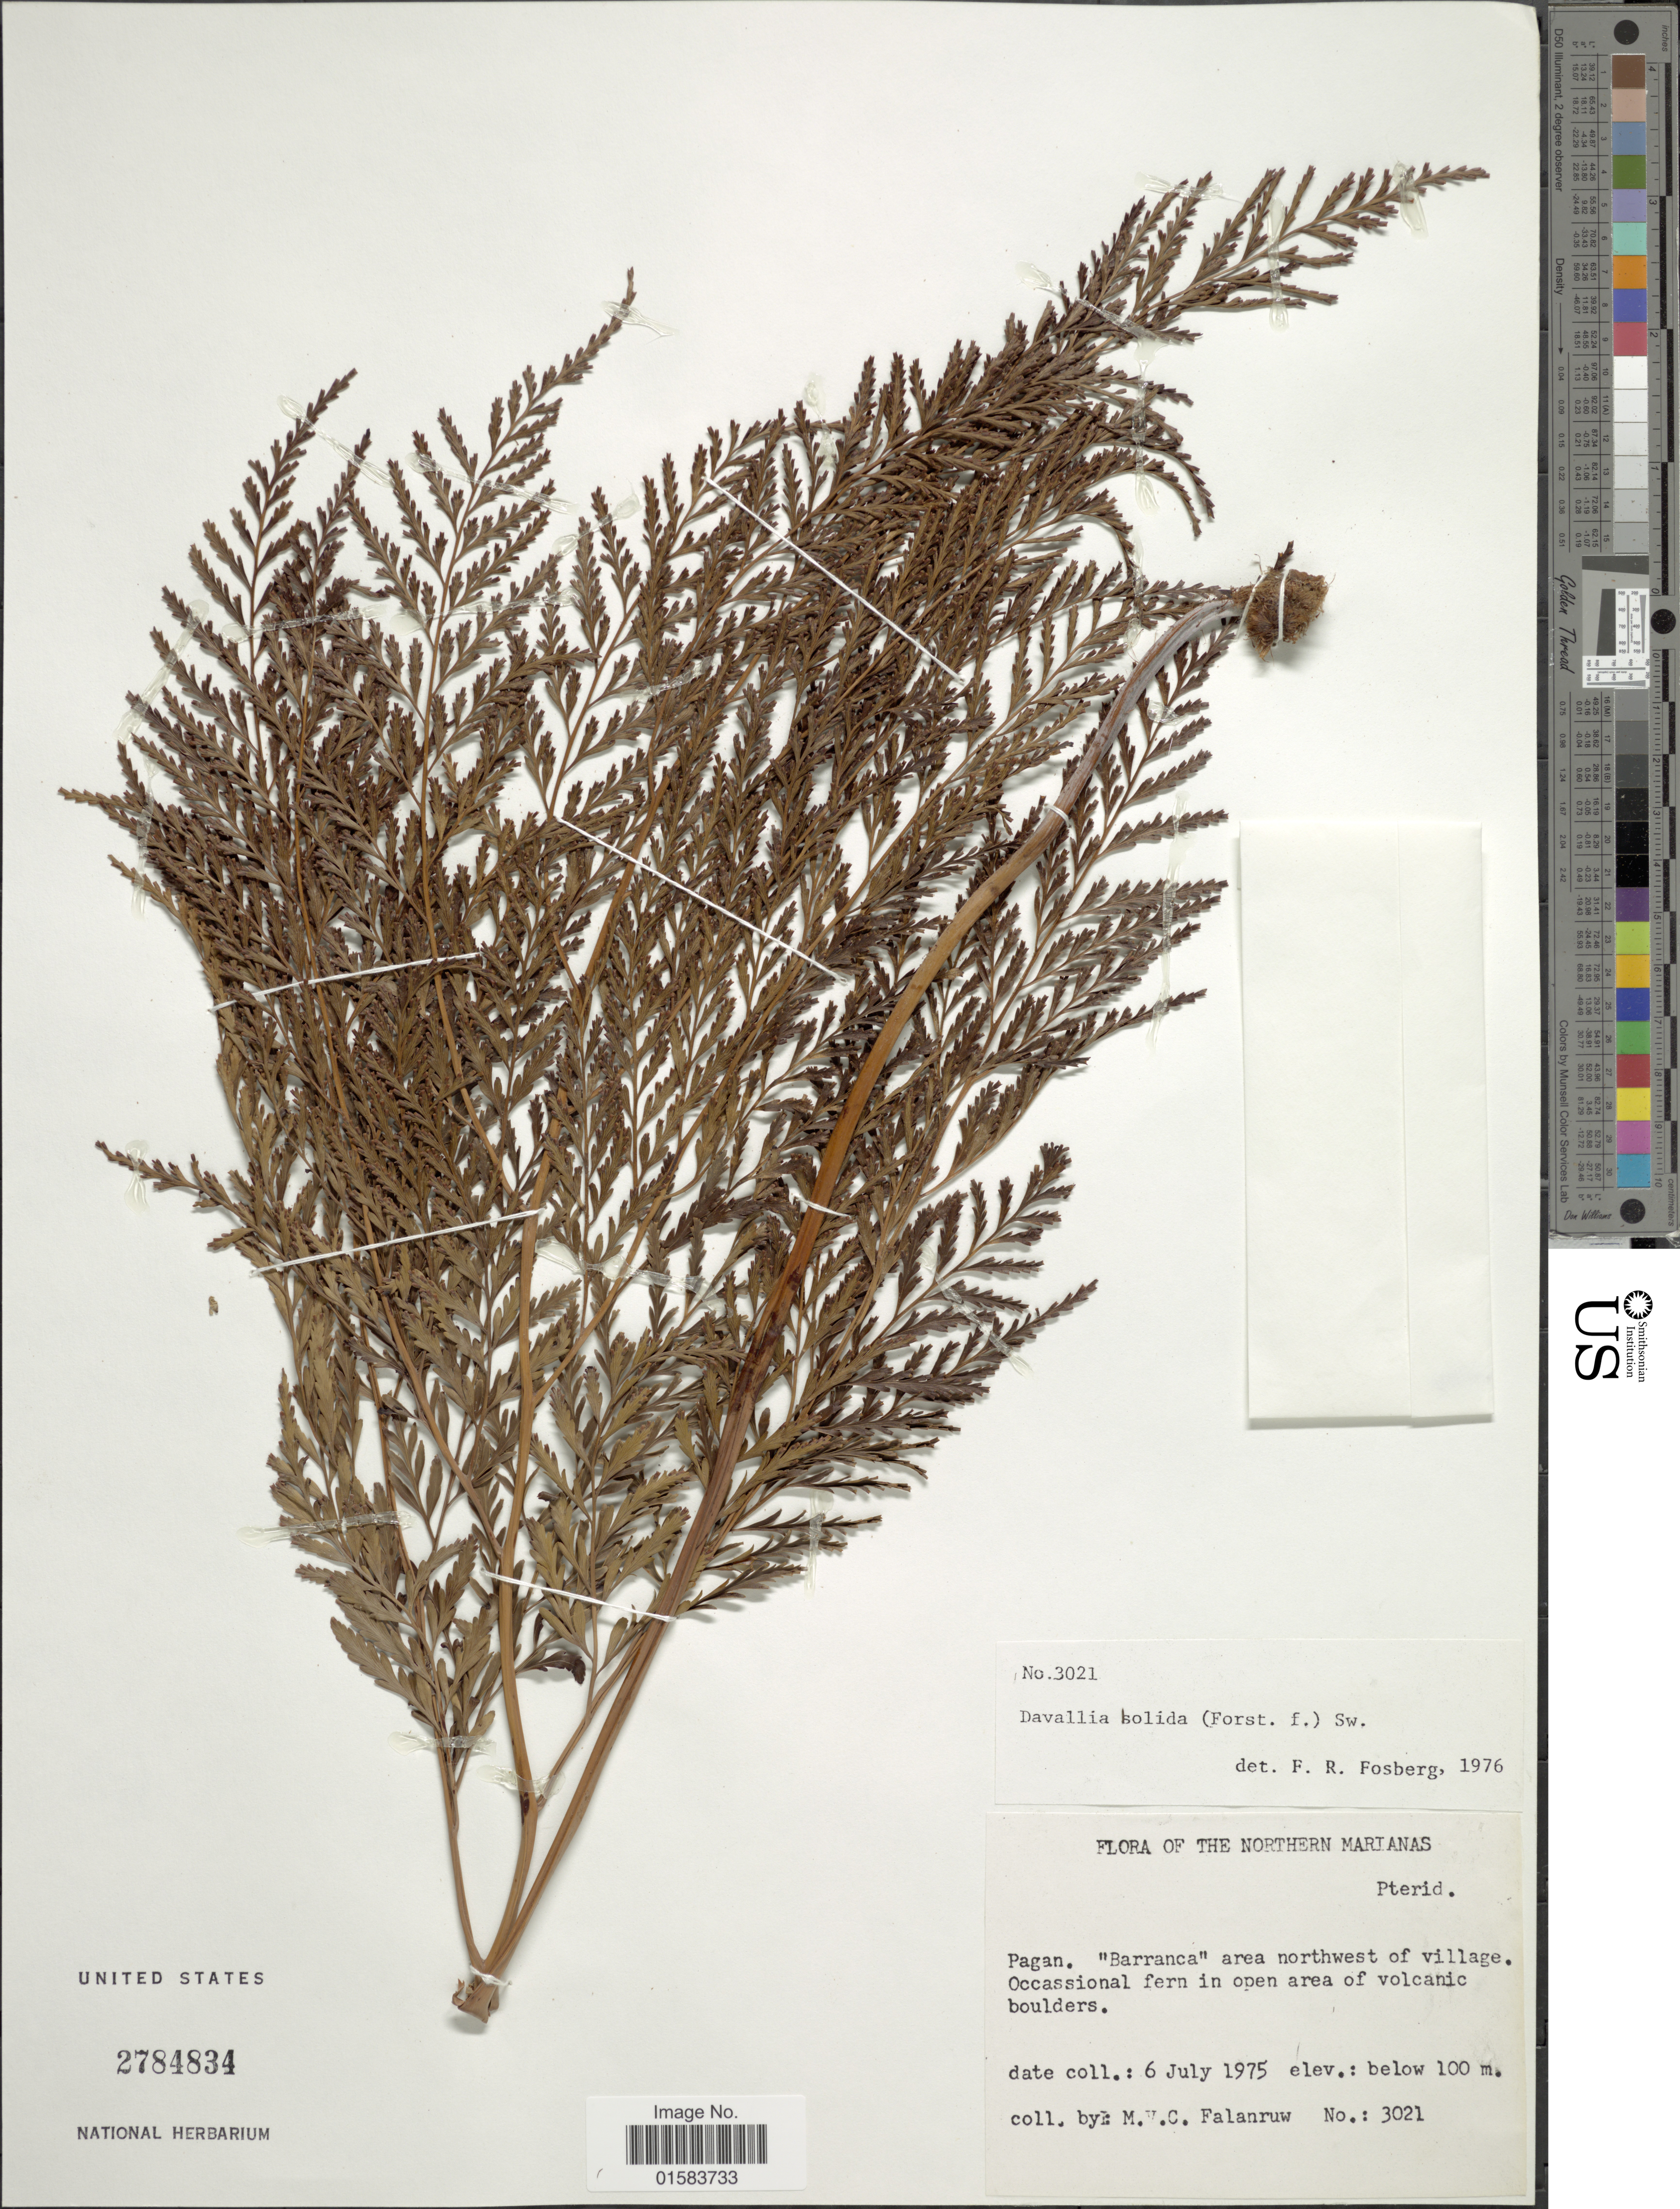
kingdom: Plantae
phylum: Tracheophyta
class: Polypodiopsida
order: Polypodiales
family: Davalliaceae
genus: Davallia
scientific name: Davallia solida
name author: (G. Forst.) Sw.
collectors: M. V. Falanruw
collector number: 3021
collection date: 1975-07-06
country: Northern Mariana Islands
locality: Pagan "Barranca"area, northwest of village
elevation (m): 100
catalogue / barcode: US 2784834